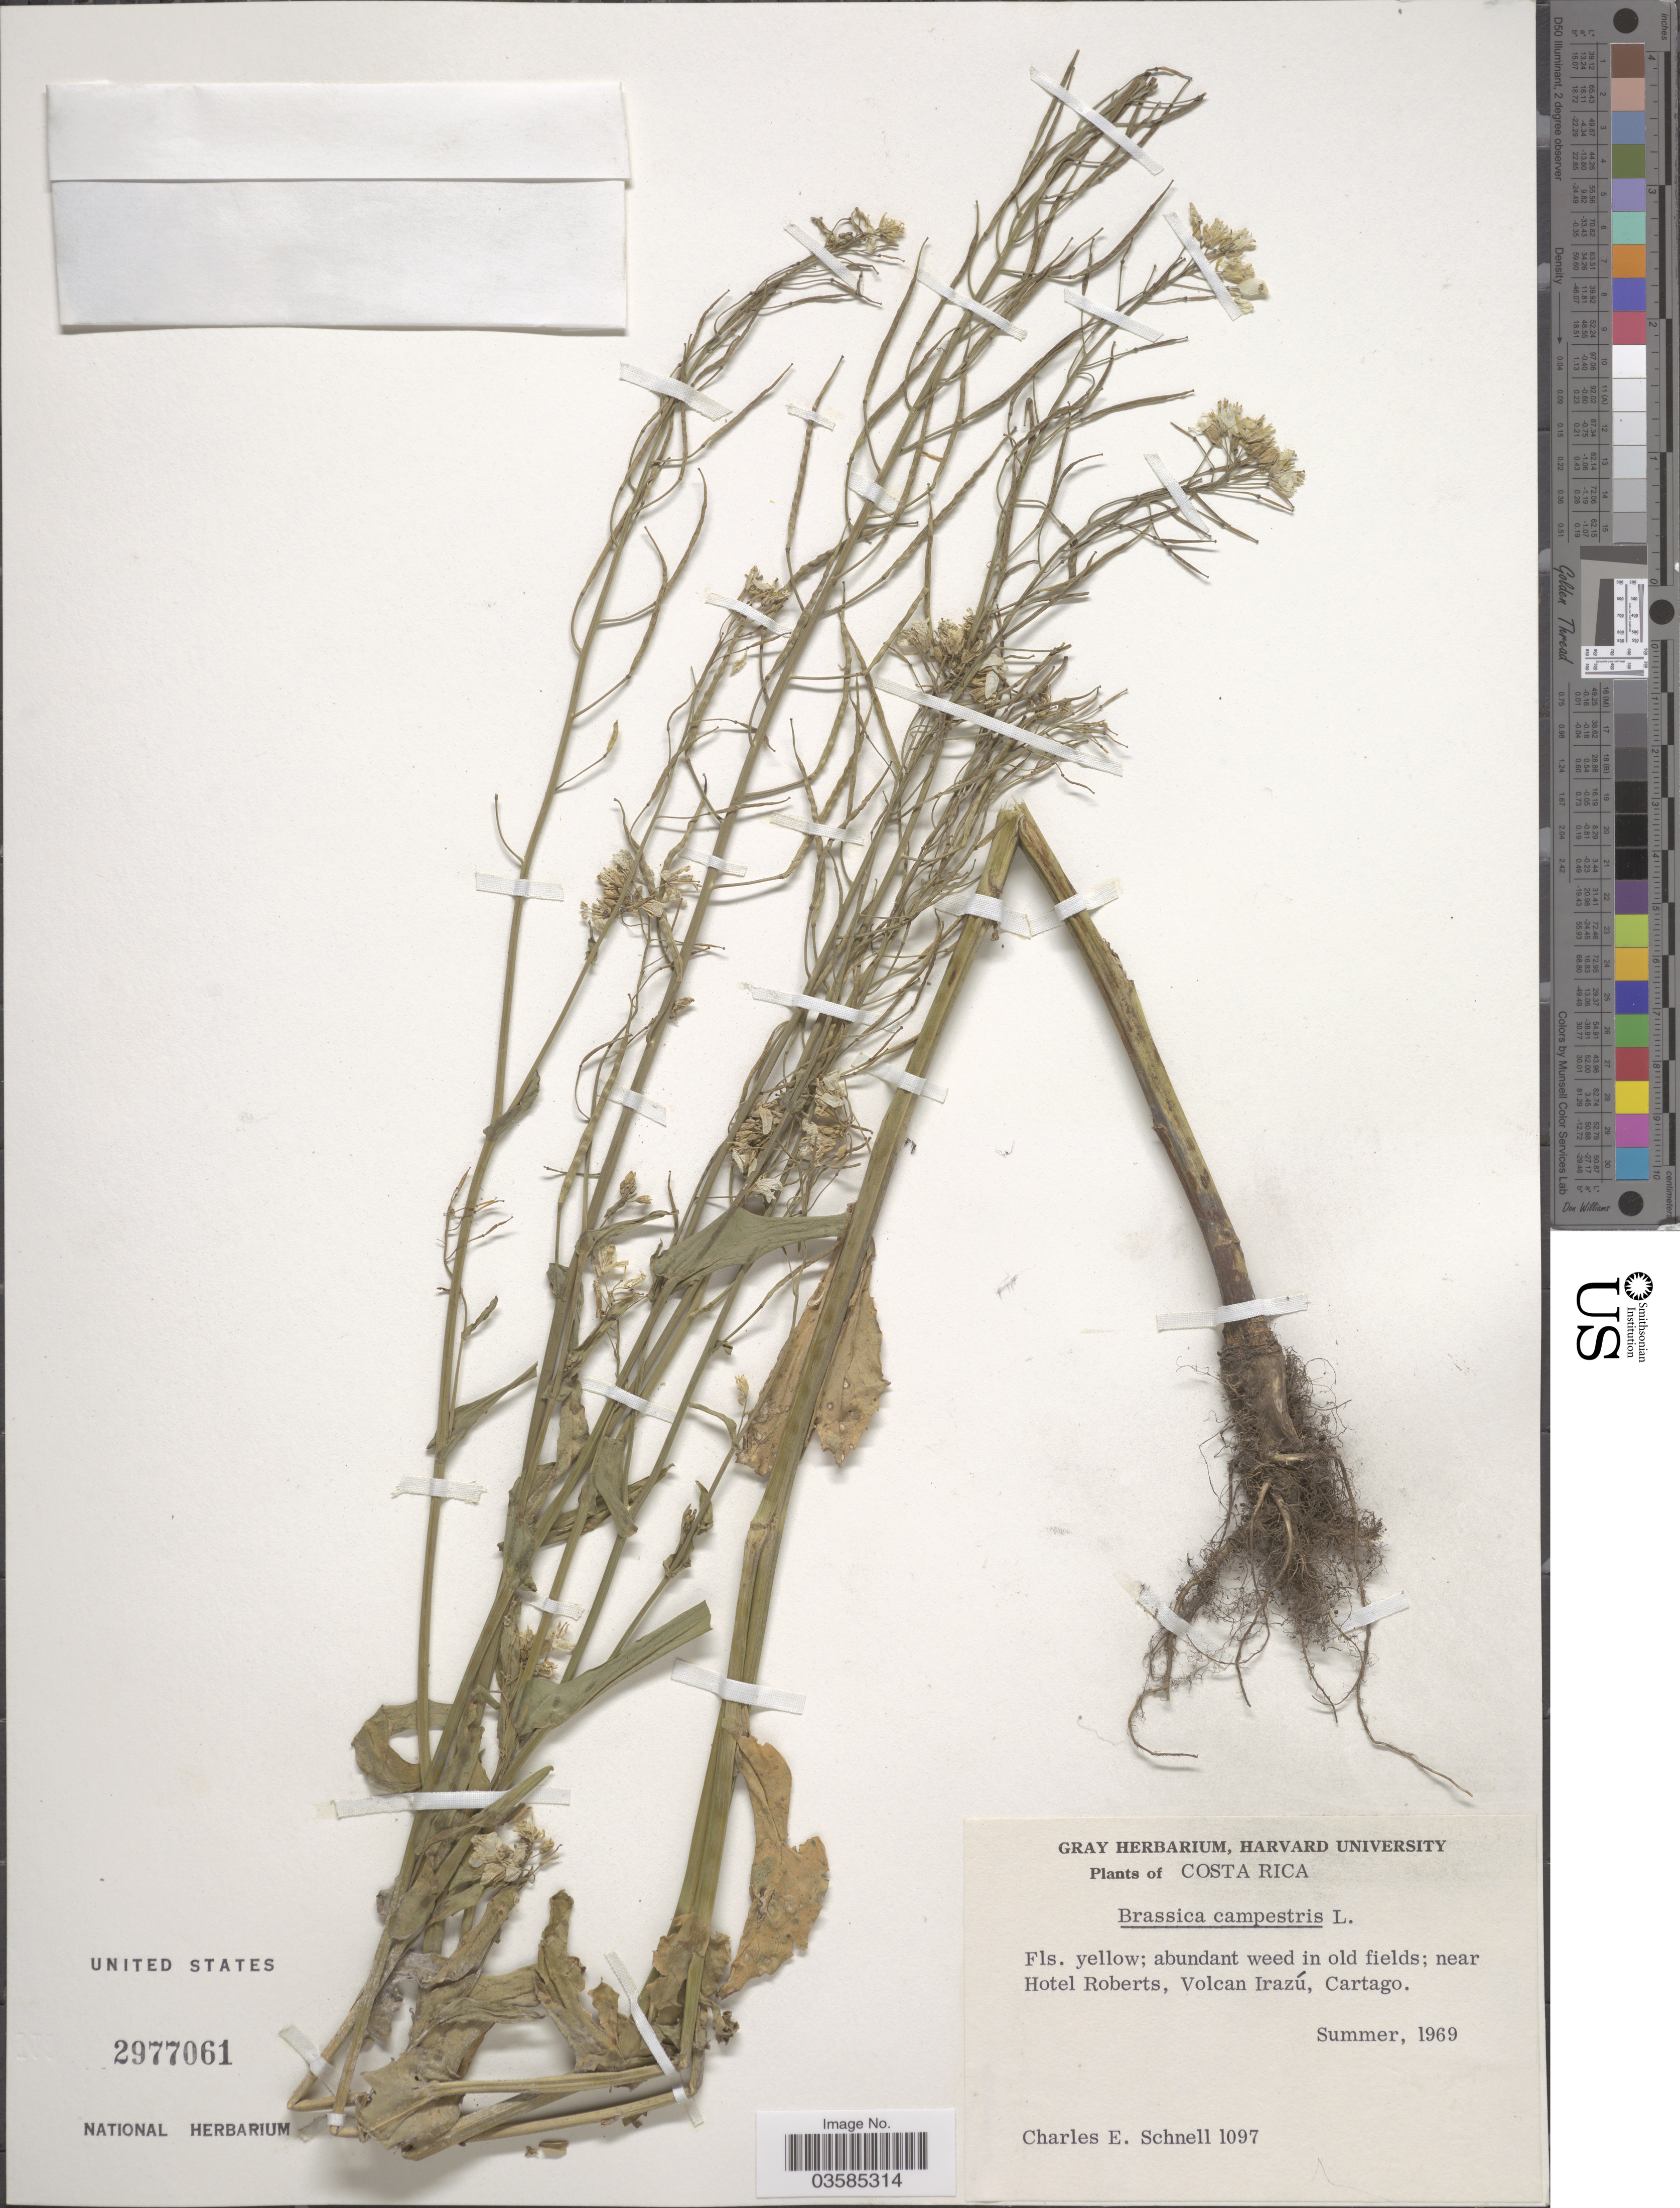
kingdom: Plantae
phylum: Tracheophyta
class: Magnoliopsida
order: Brassicales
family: Brassicaceae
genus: Brassica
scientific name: Brassica campestris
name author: L.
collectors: C. Schnell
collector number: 1097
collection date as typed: Summer. 1969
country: Costa Rica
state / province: Cartago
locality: Near Hotel Roberts, Volcan Irazú.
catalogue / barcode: US 2977061